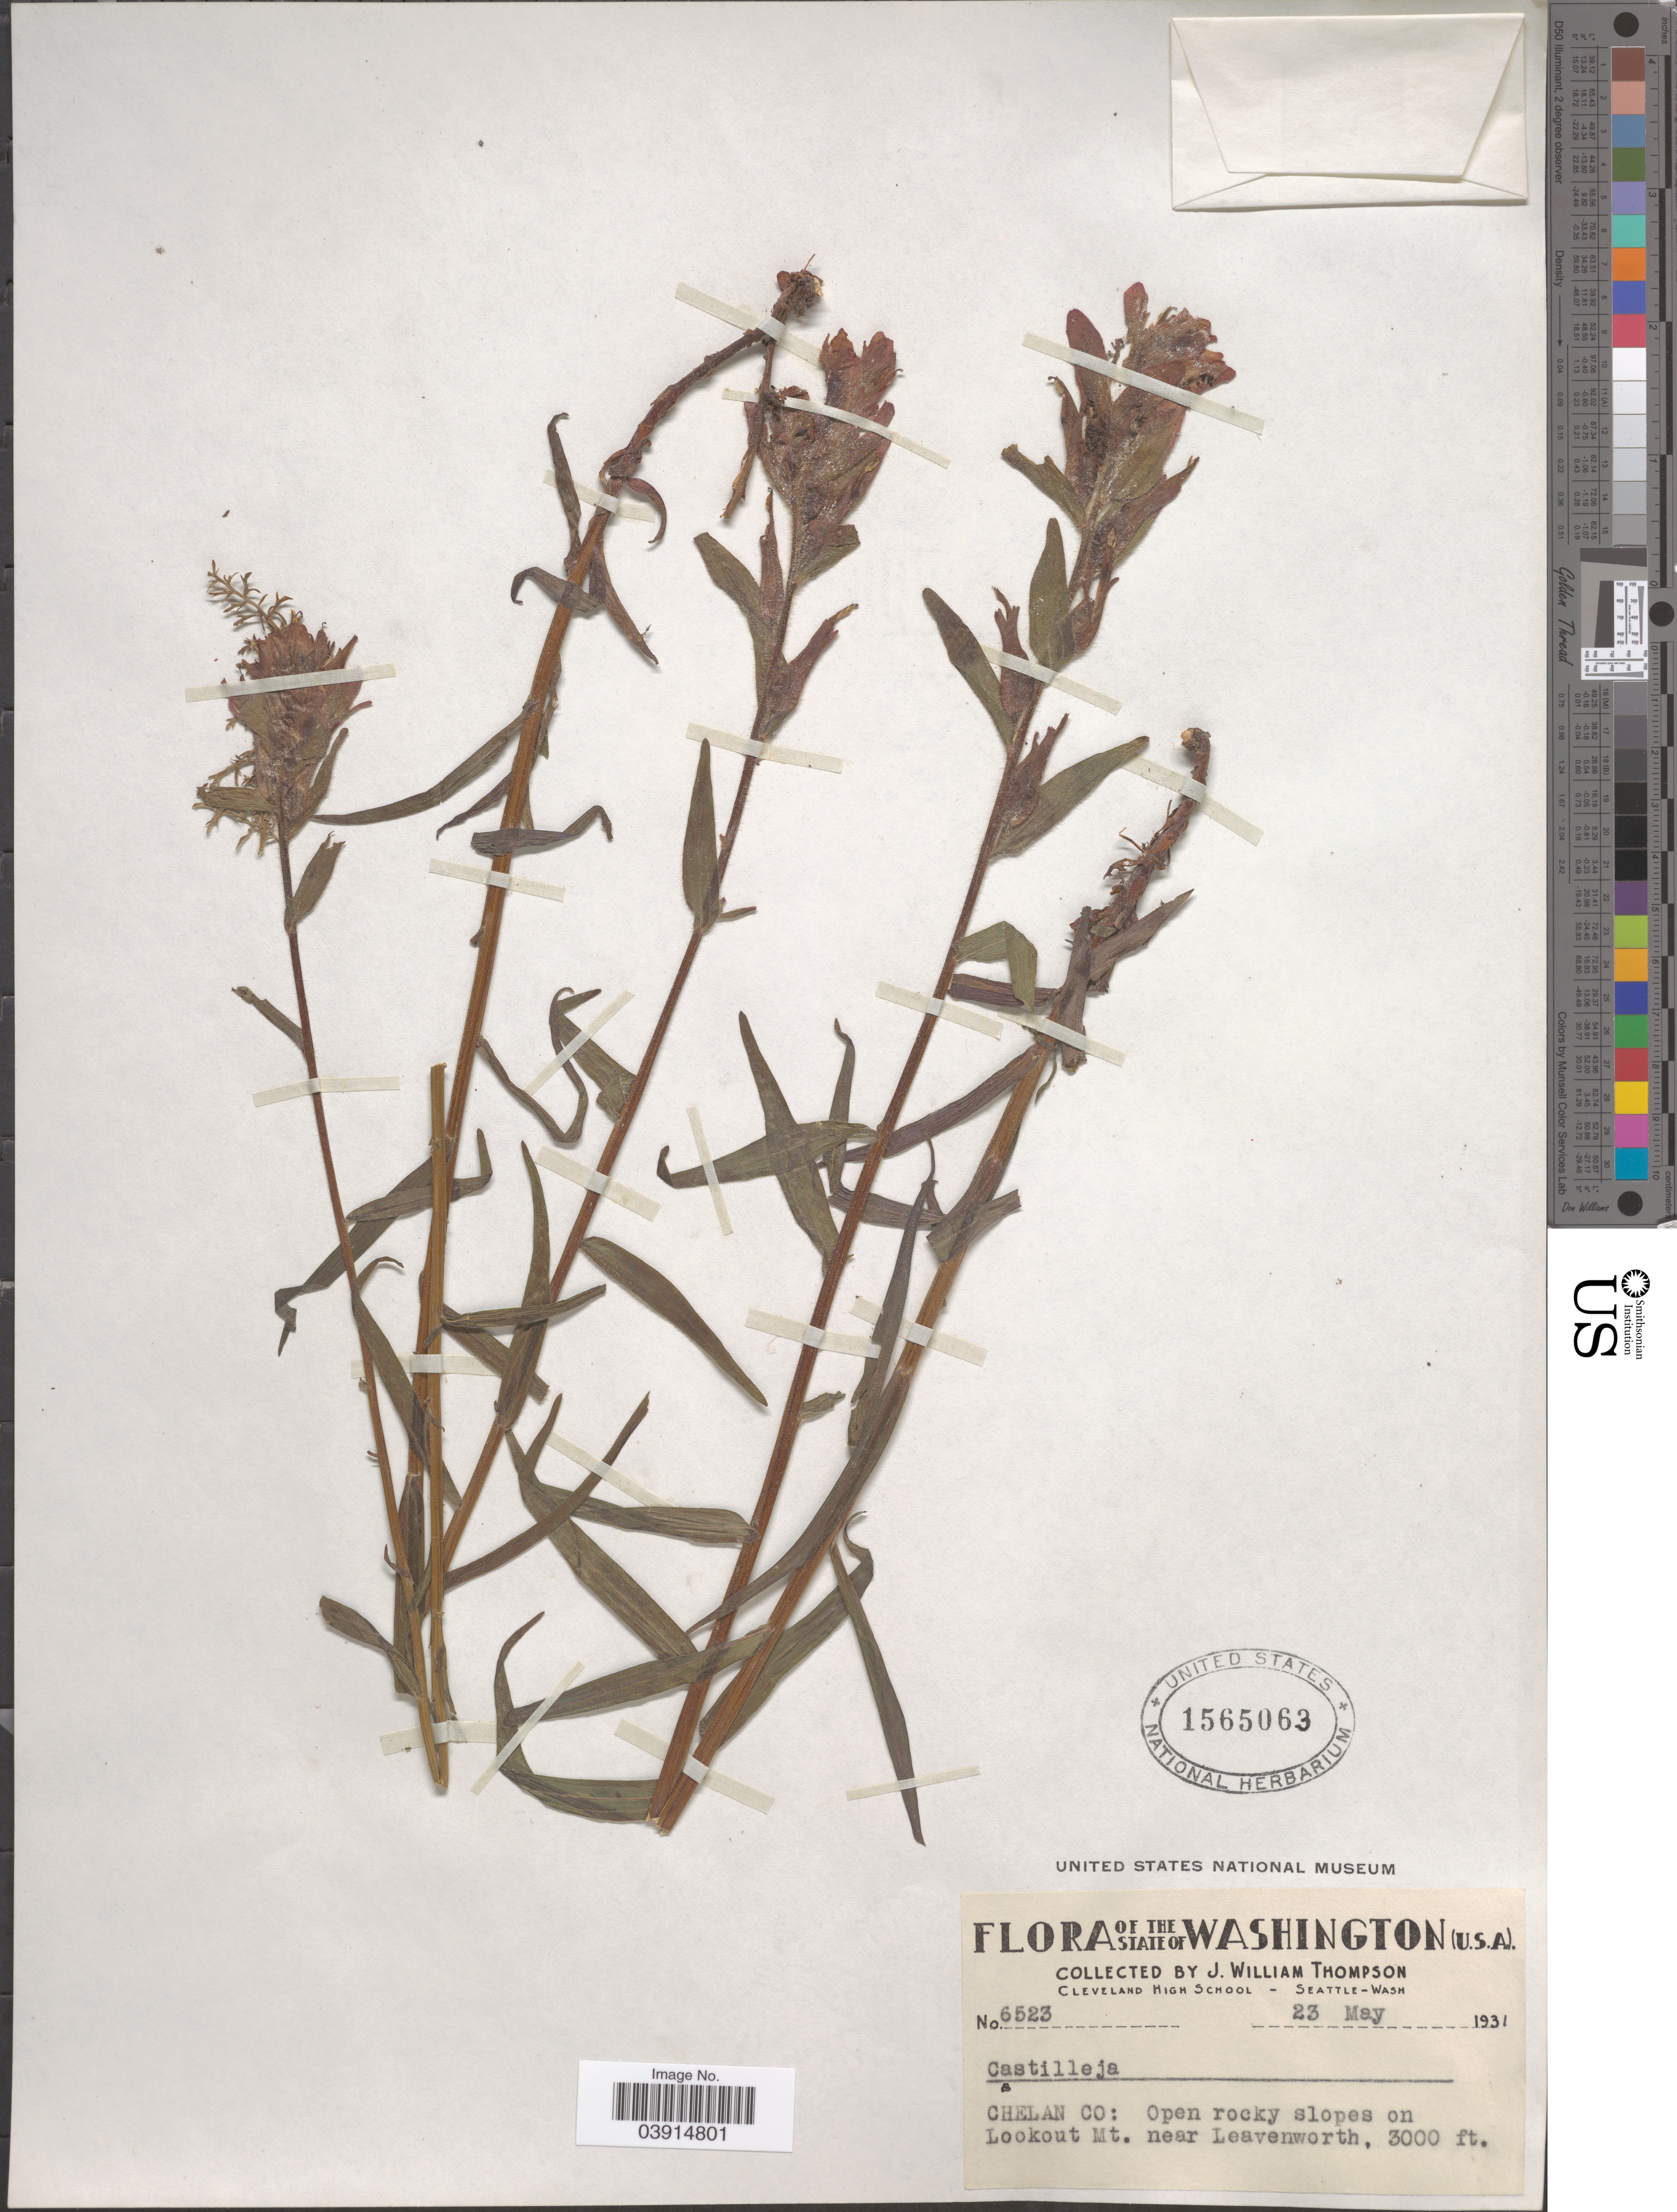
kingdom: Plantae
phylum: Tracheophyta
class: Magnoliopsida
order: Lamiales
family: Orobanchaceae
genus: Castilleja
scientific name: Castilleja sp.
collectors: J. W. Thompson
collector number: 6523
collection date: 1931-05-23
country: United States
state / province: Washington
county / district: Chelan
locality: Chelan Co: Open rocky slopes on Lookout Mt. near Leavenworth.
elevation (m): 914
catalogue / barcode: US 1565063